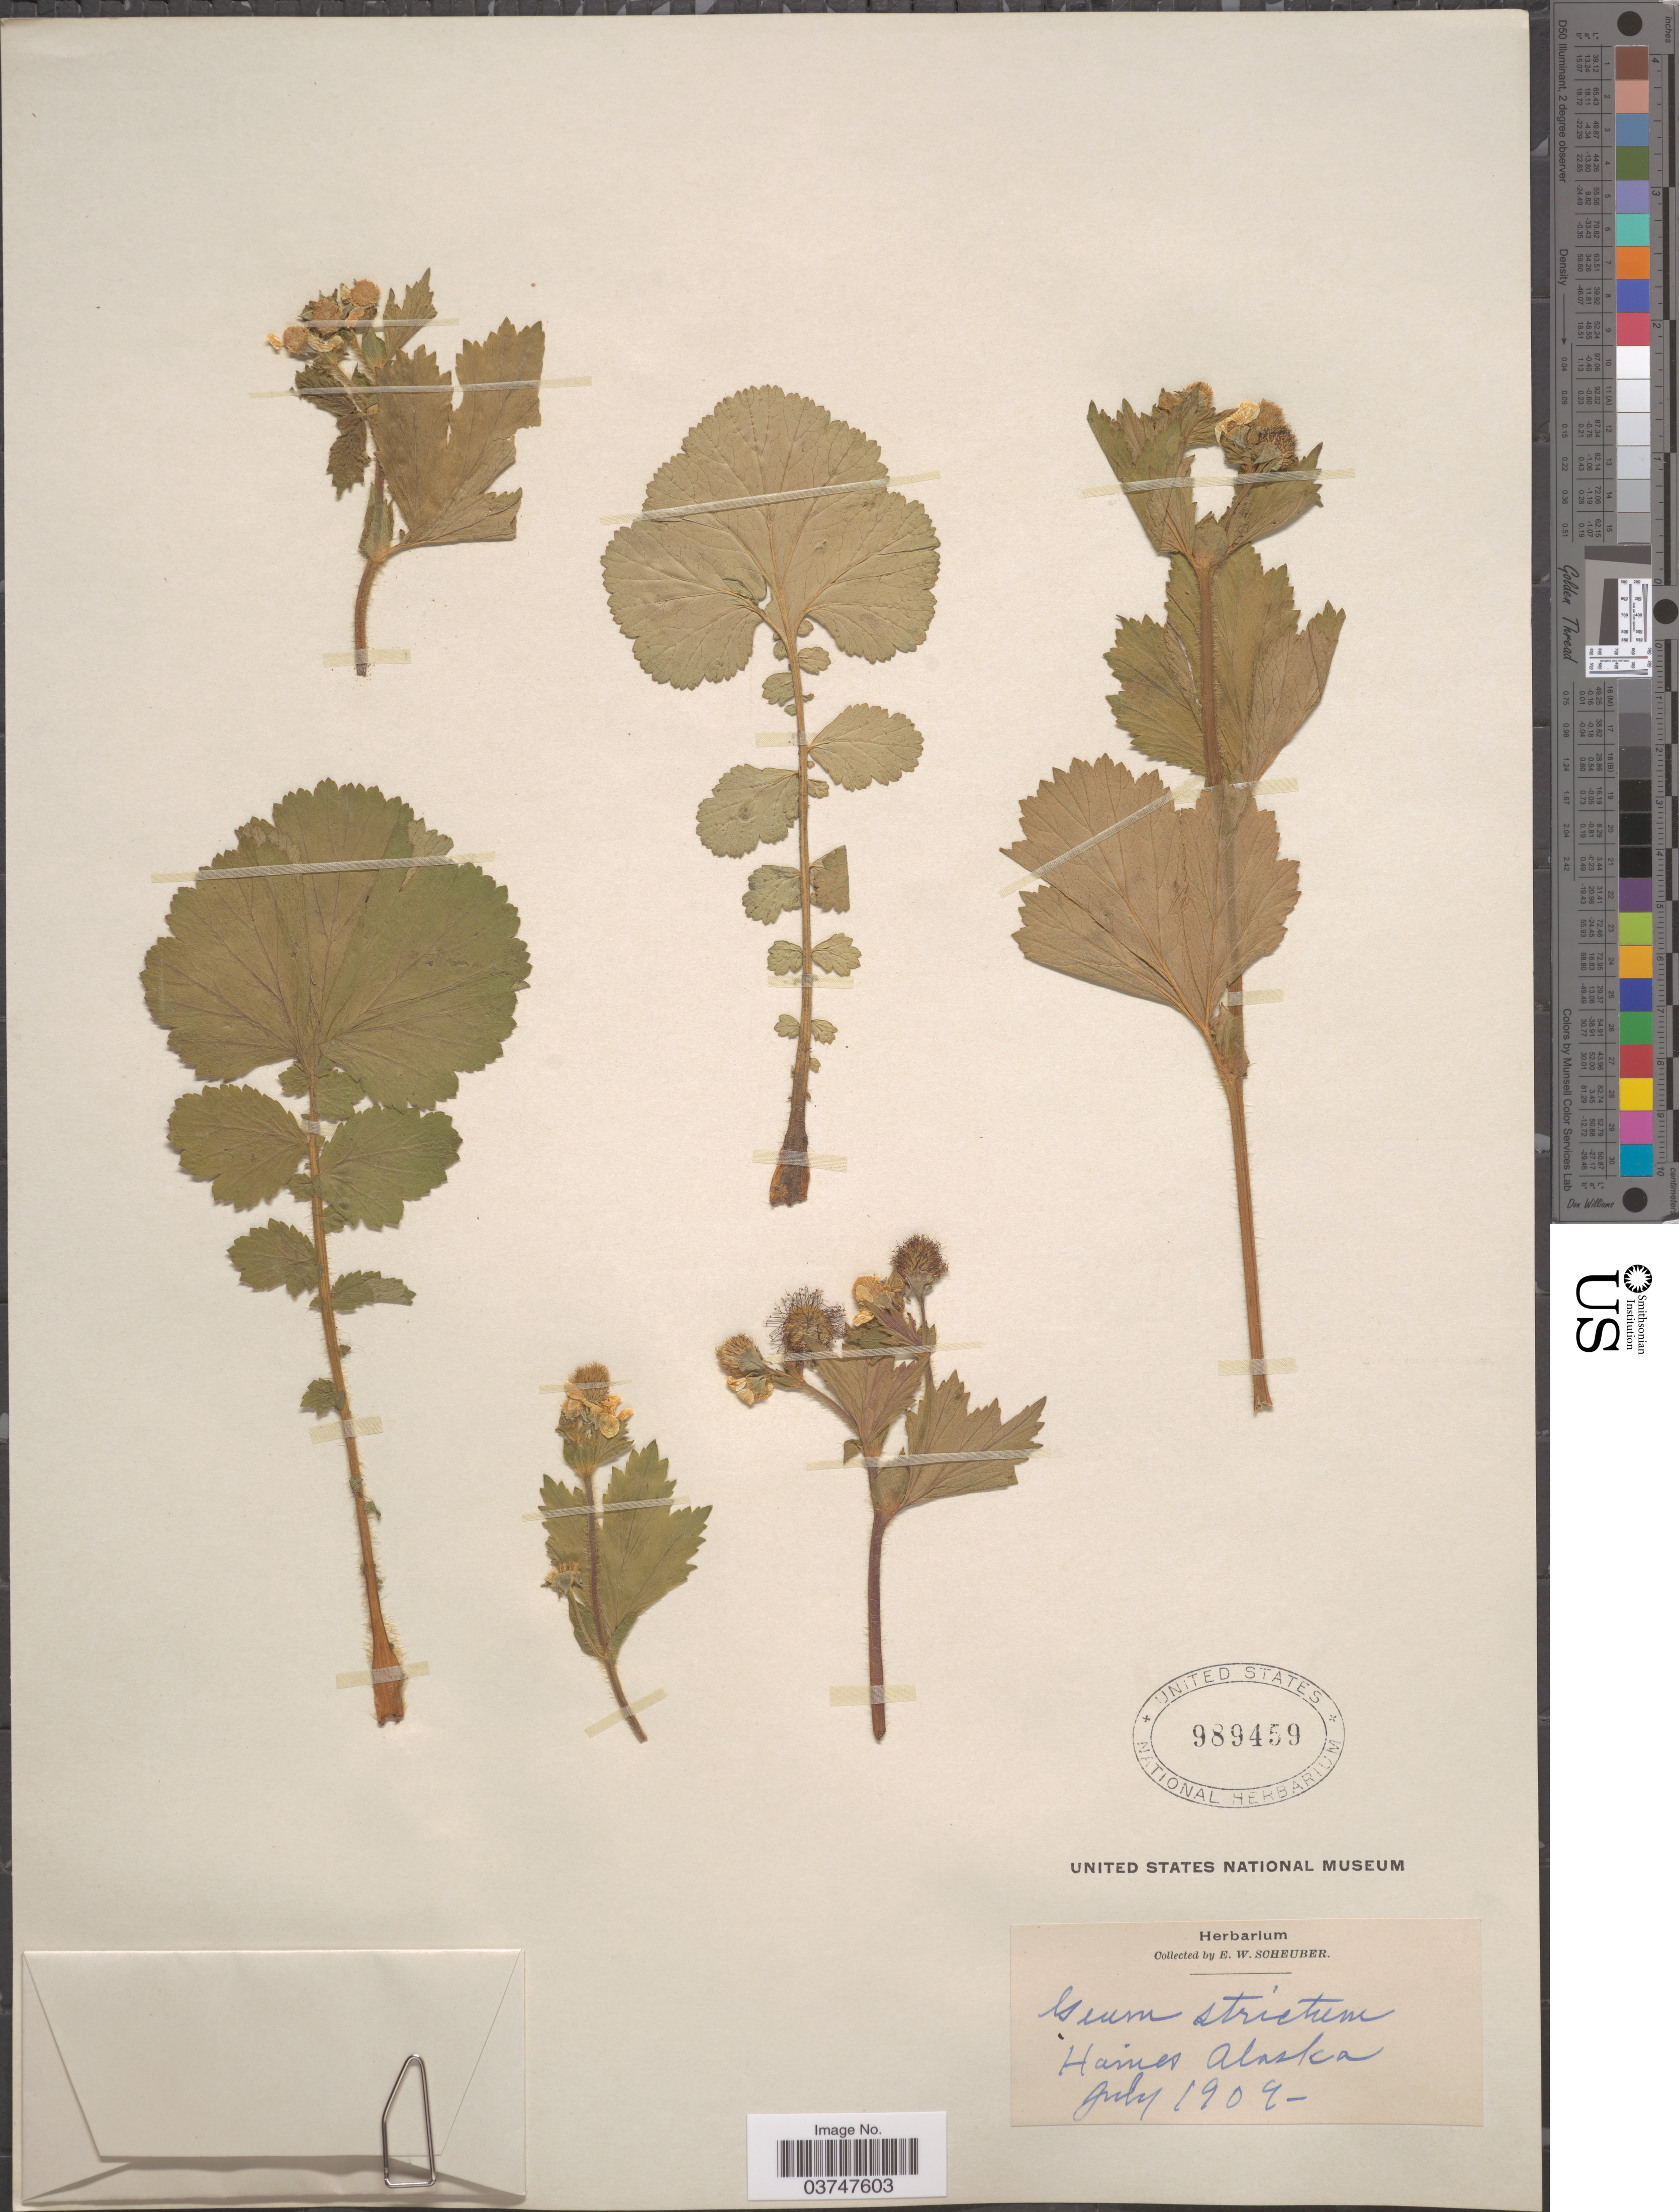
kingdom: Plantae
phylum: Tracheophyta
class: Magnoliopsida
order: Rosales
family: Rosaceae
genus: Geum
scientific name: Geum macrophyllum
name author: Willd.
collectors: E. Scheuber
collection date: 1909-07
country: United States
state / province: Alaska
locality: Haines.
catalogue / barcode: US 989459